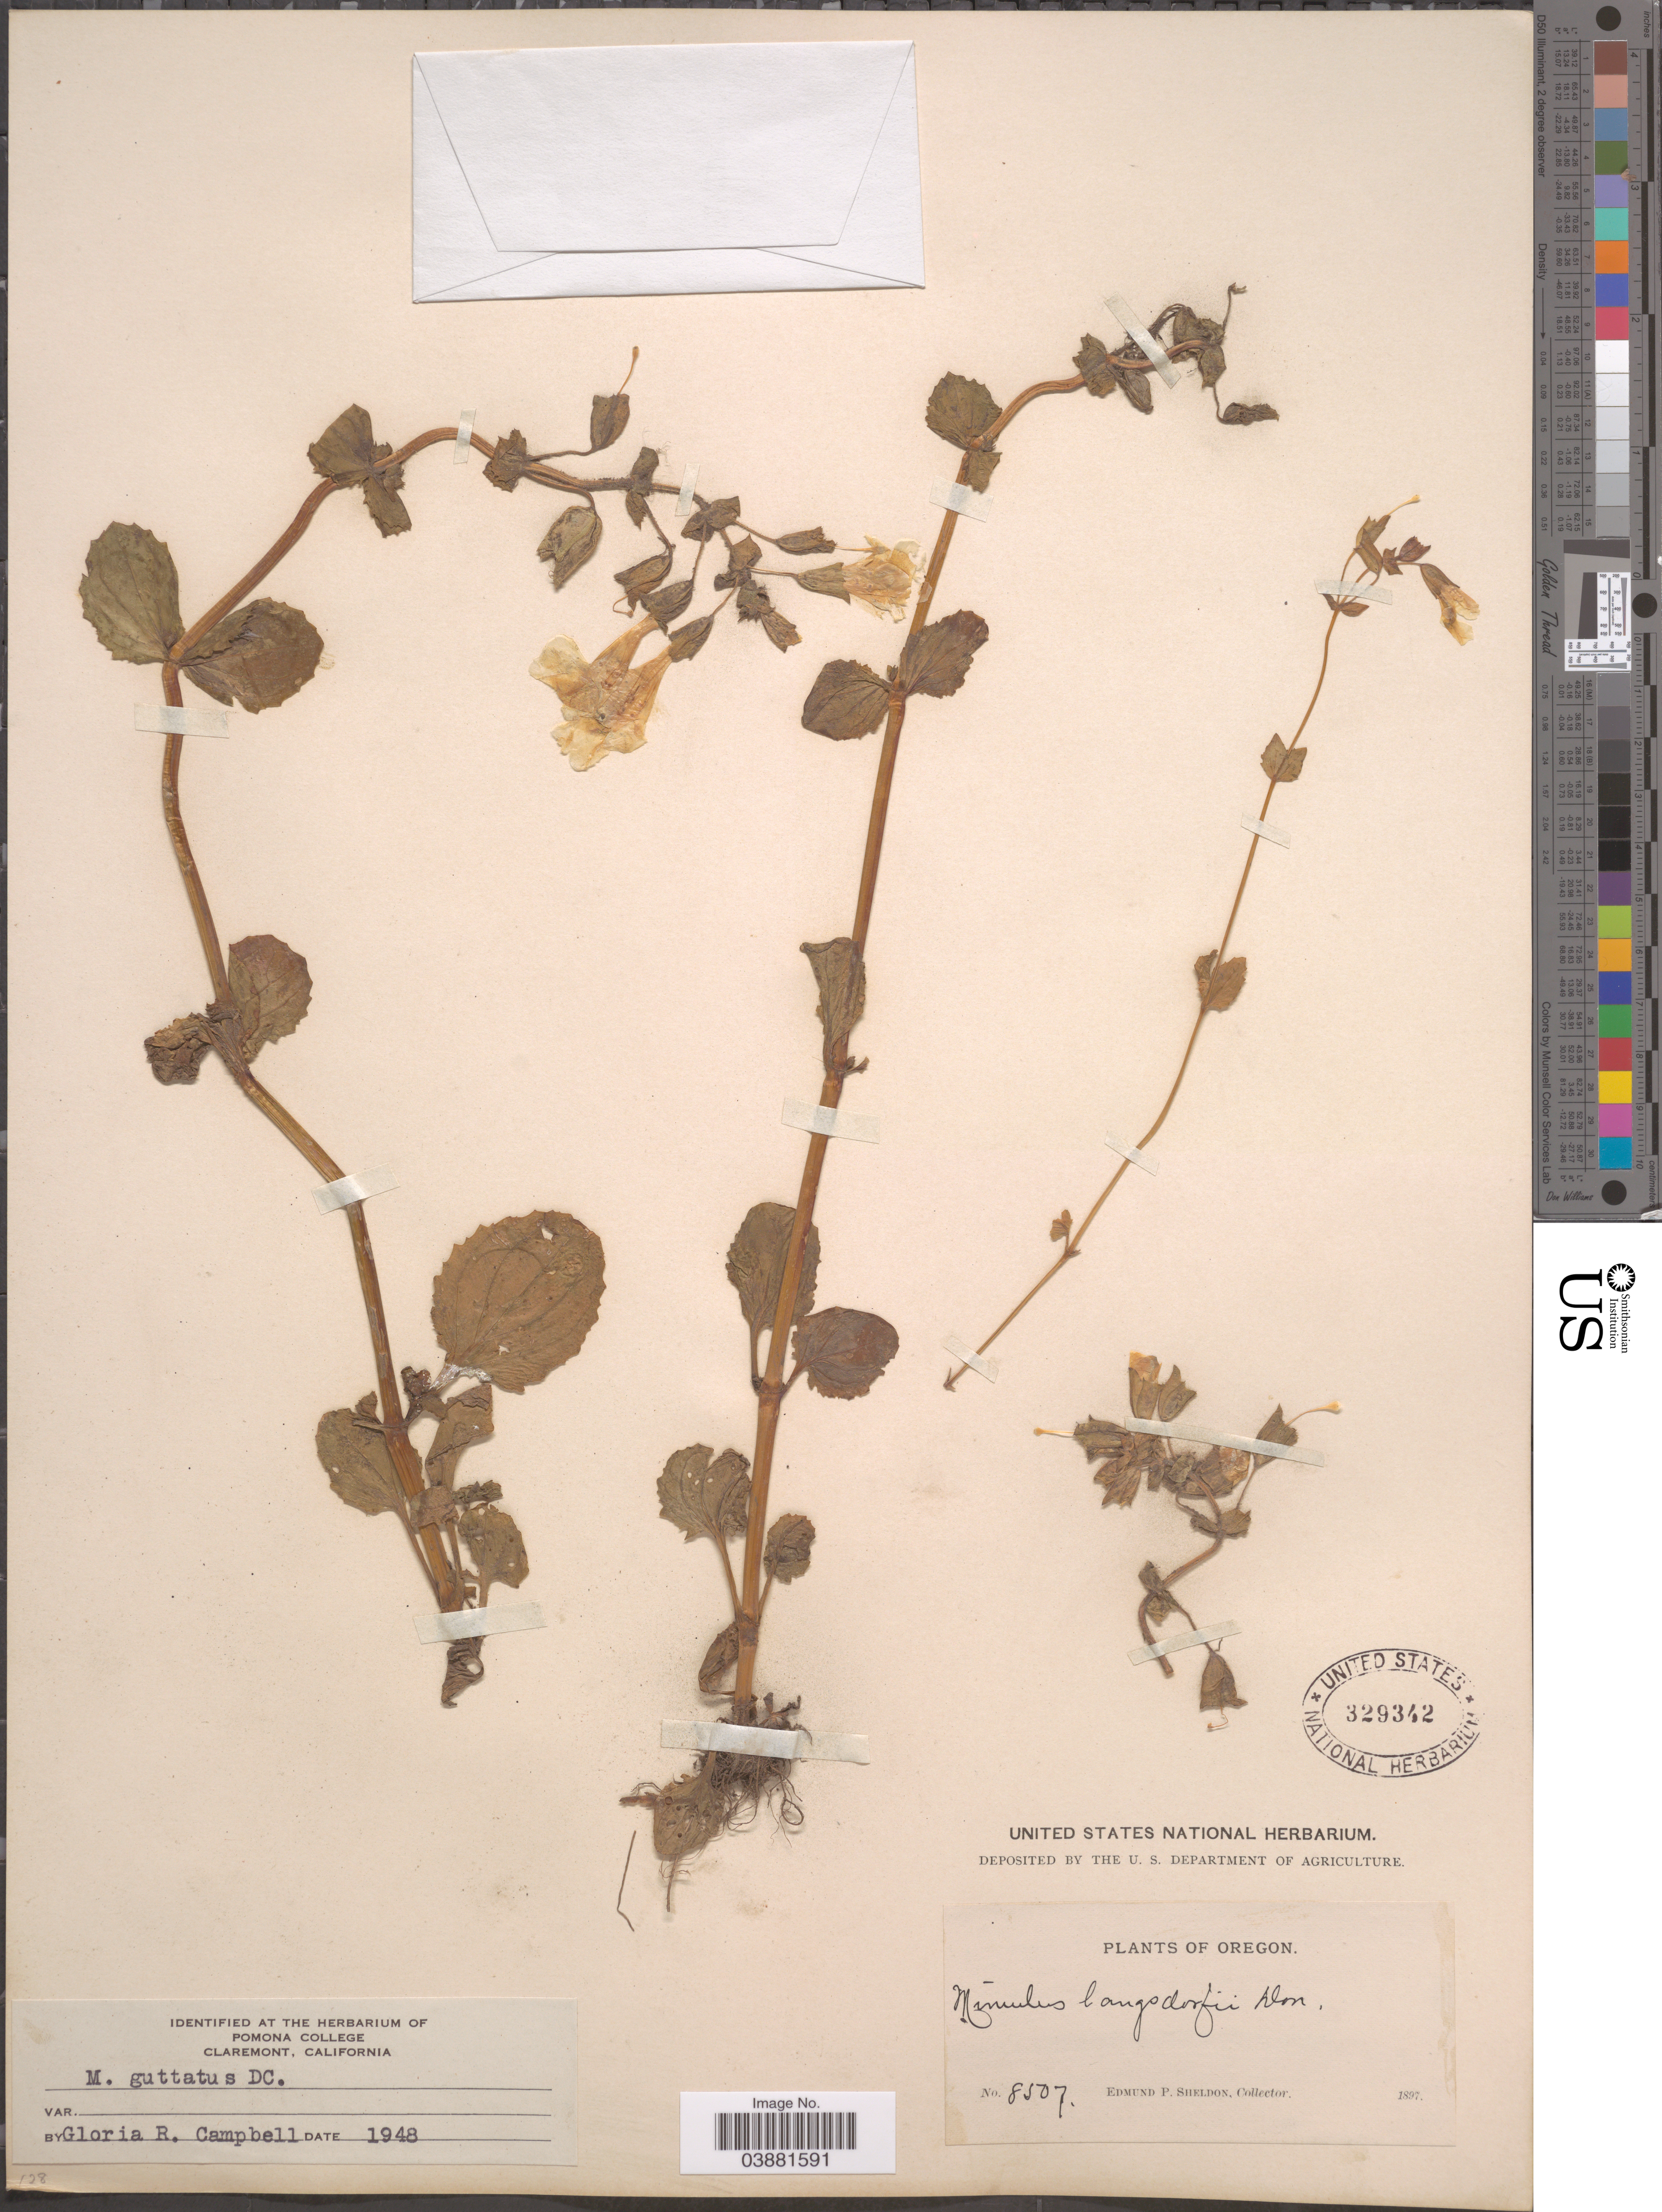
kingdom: Plantae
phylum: Tracheophyta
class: Magnoliopsida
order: Lamiales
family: Phrymaceae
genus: Mimulus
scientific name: Mimulus guttatus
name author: DC.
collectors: E. P. Sheldon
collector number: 8507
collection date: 1897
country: United States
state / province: Oregon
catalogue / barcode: US 329342